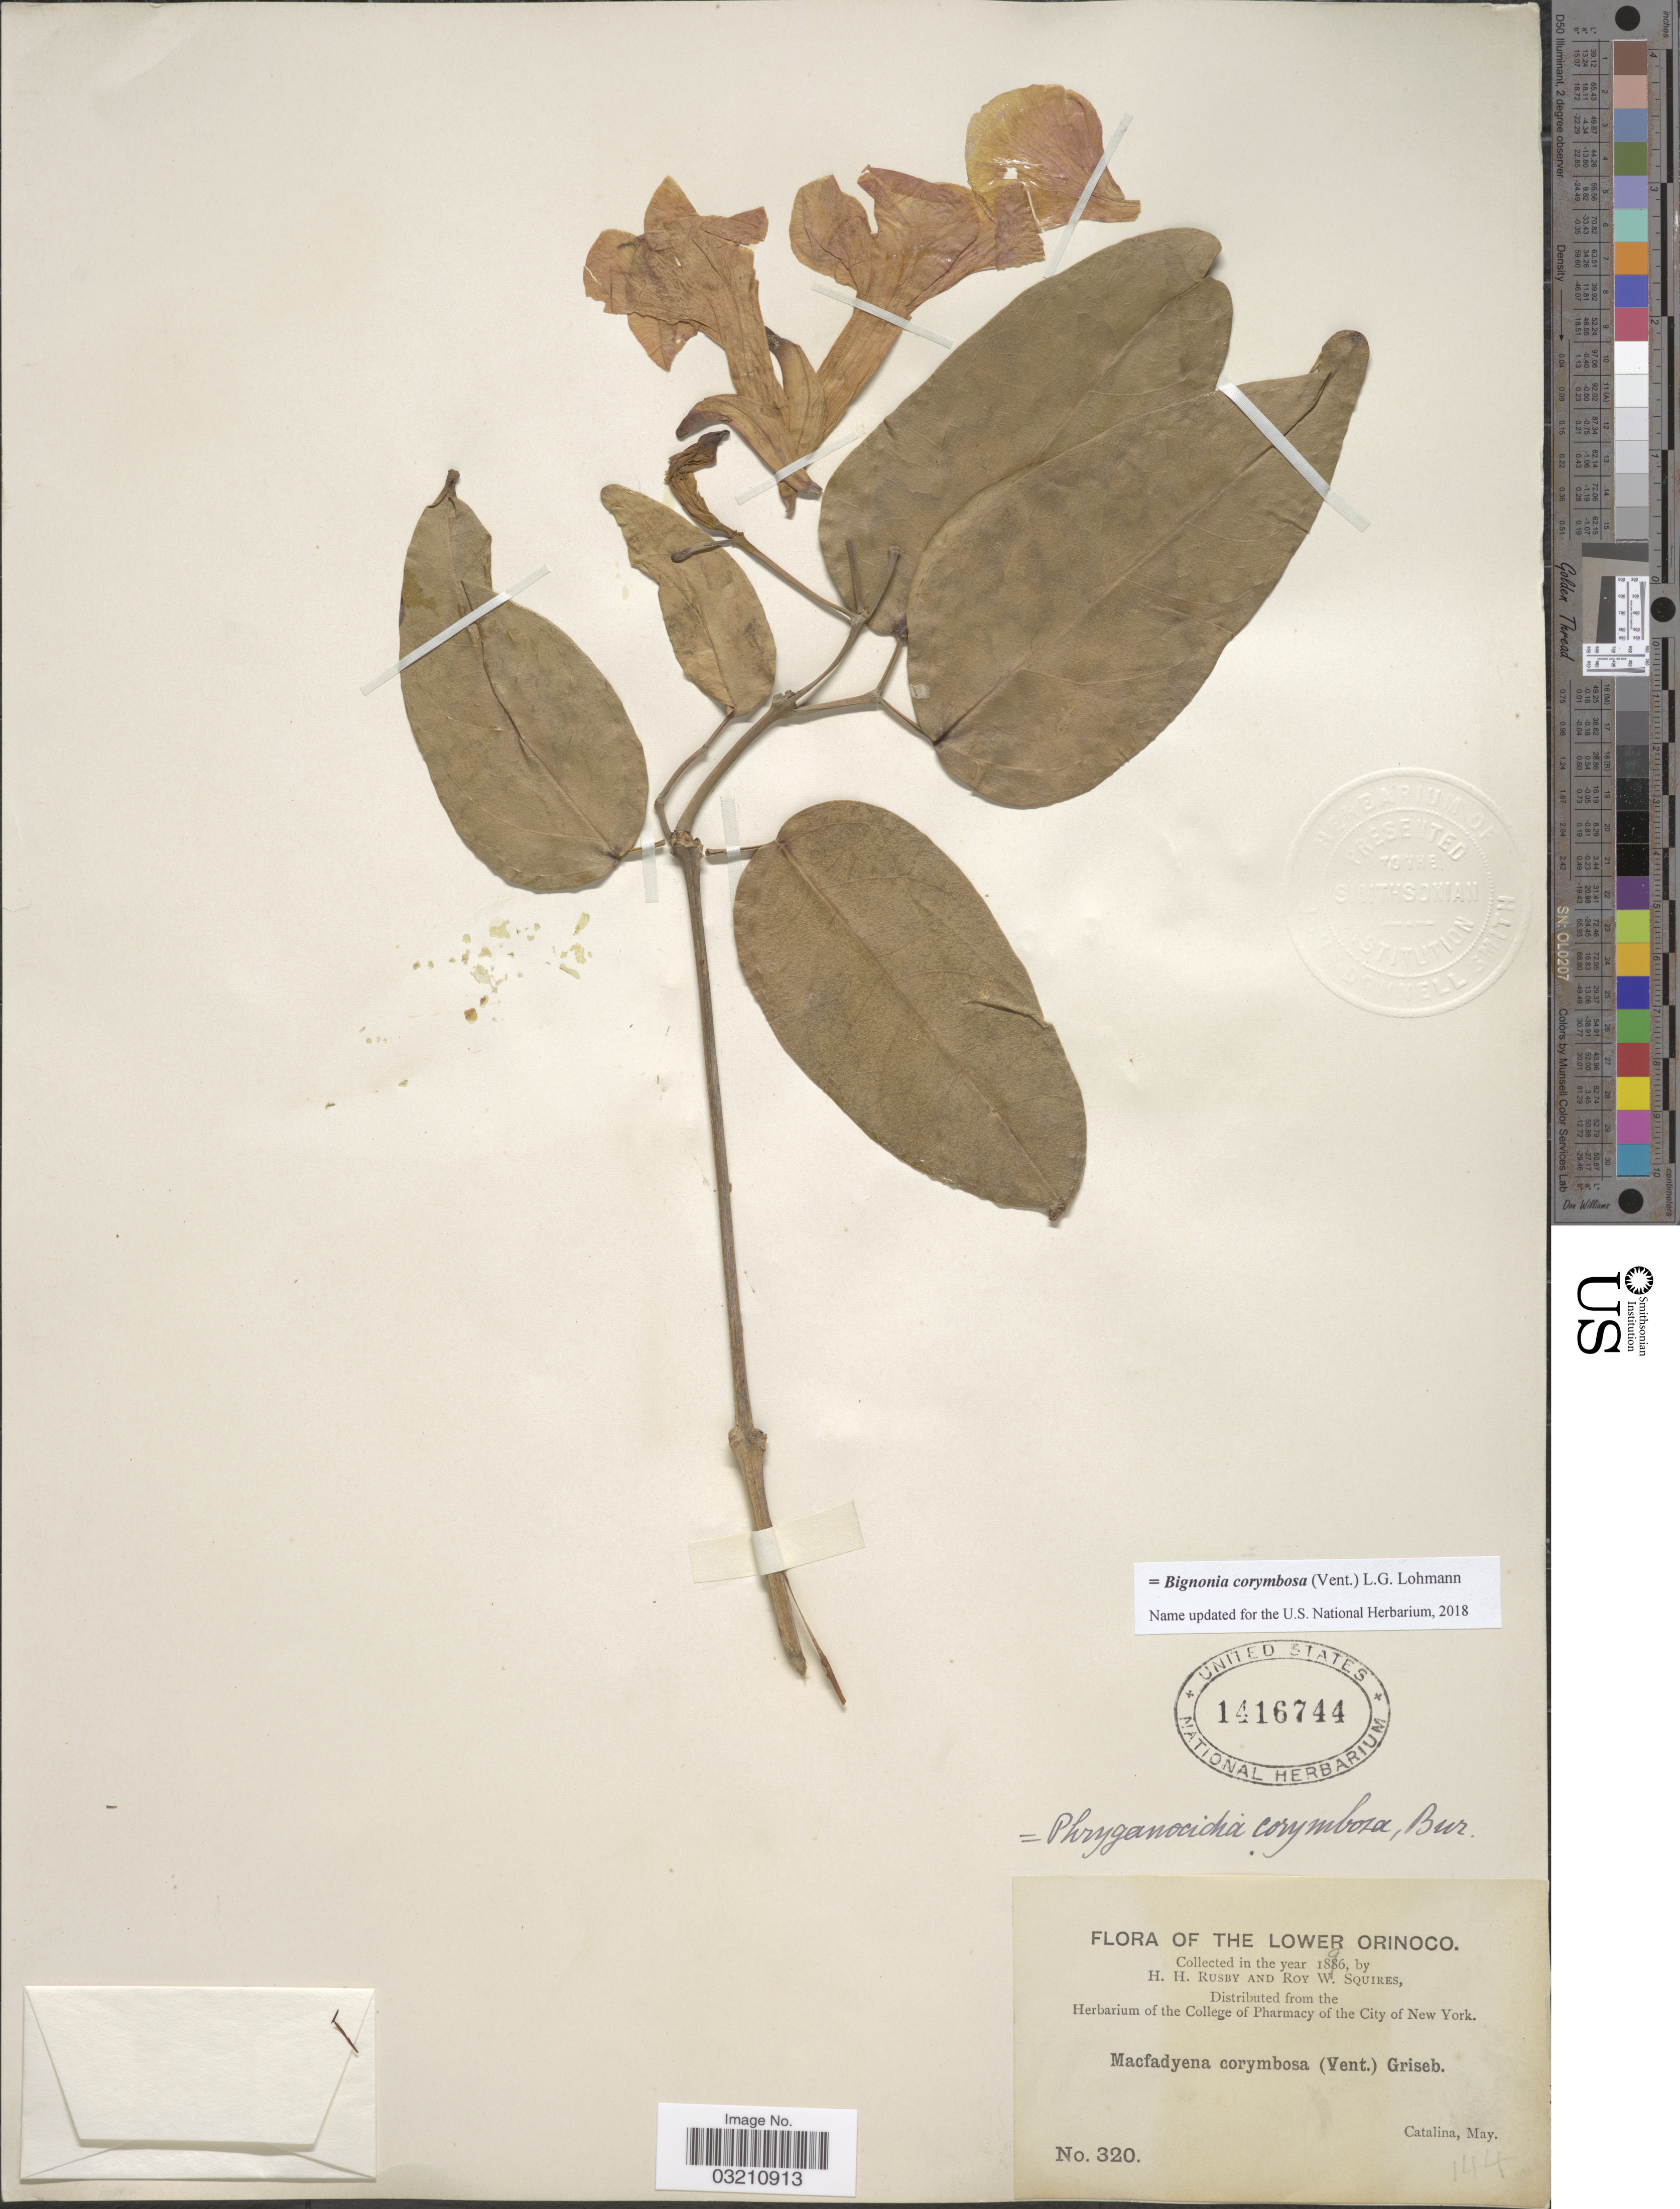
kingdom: Plantae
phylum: Tracheophyta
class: Magnoliopsida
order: Lamiales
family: Bignoniaceae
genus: Bignonia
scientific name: Bignonia corymbosa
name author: (Vent.) L.G. Lohmann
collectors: H. H. Rusby & R. Squires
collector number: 320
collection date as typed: May 1896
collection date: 1896-05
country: Venezuela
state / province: Delta Amacuro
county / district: Tucupita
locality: Lower Orinoco, Santa Catalina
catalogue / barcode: US 1416744